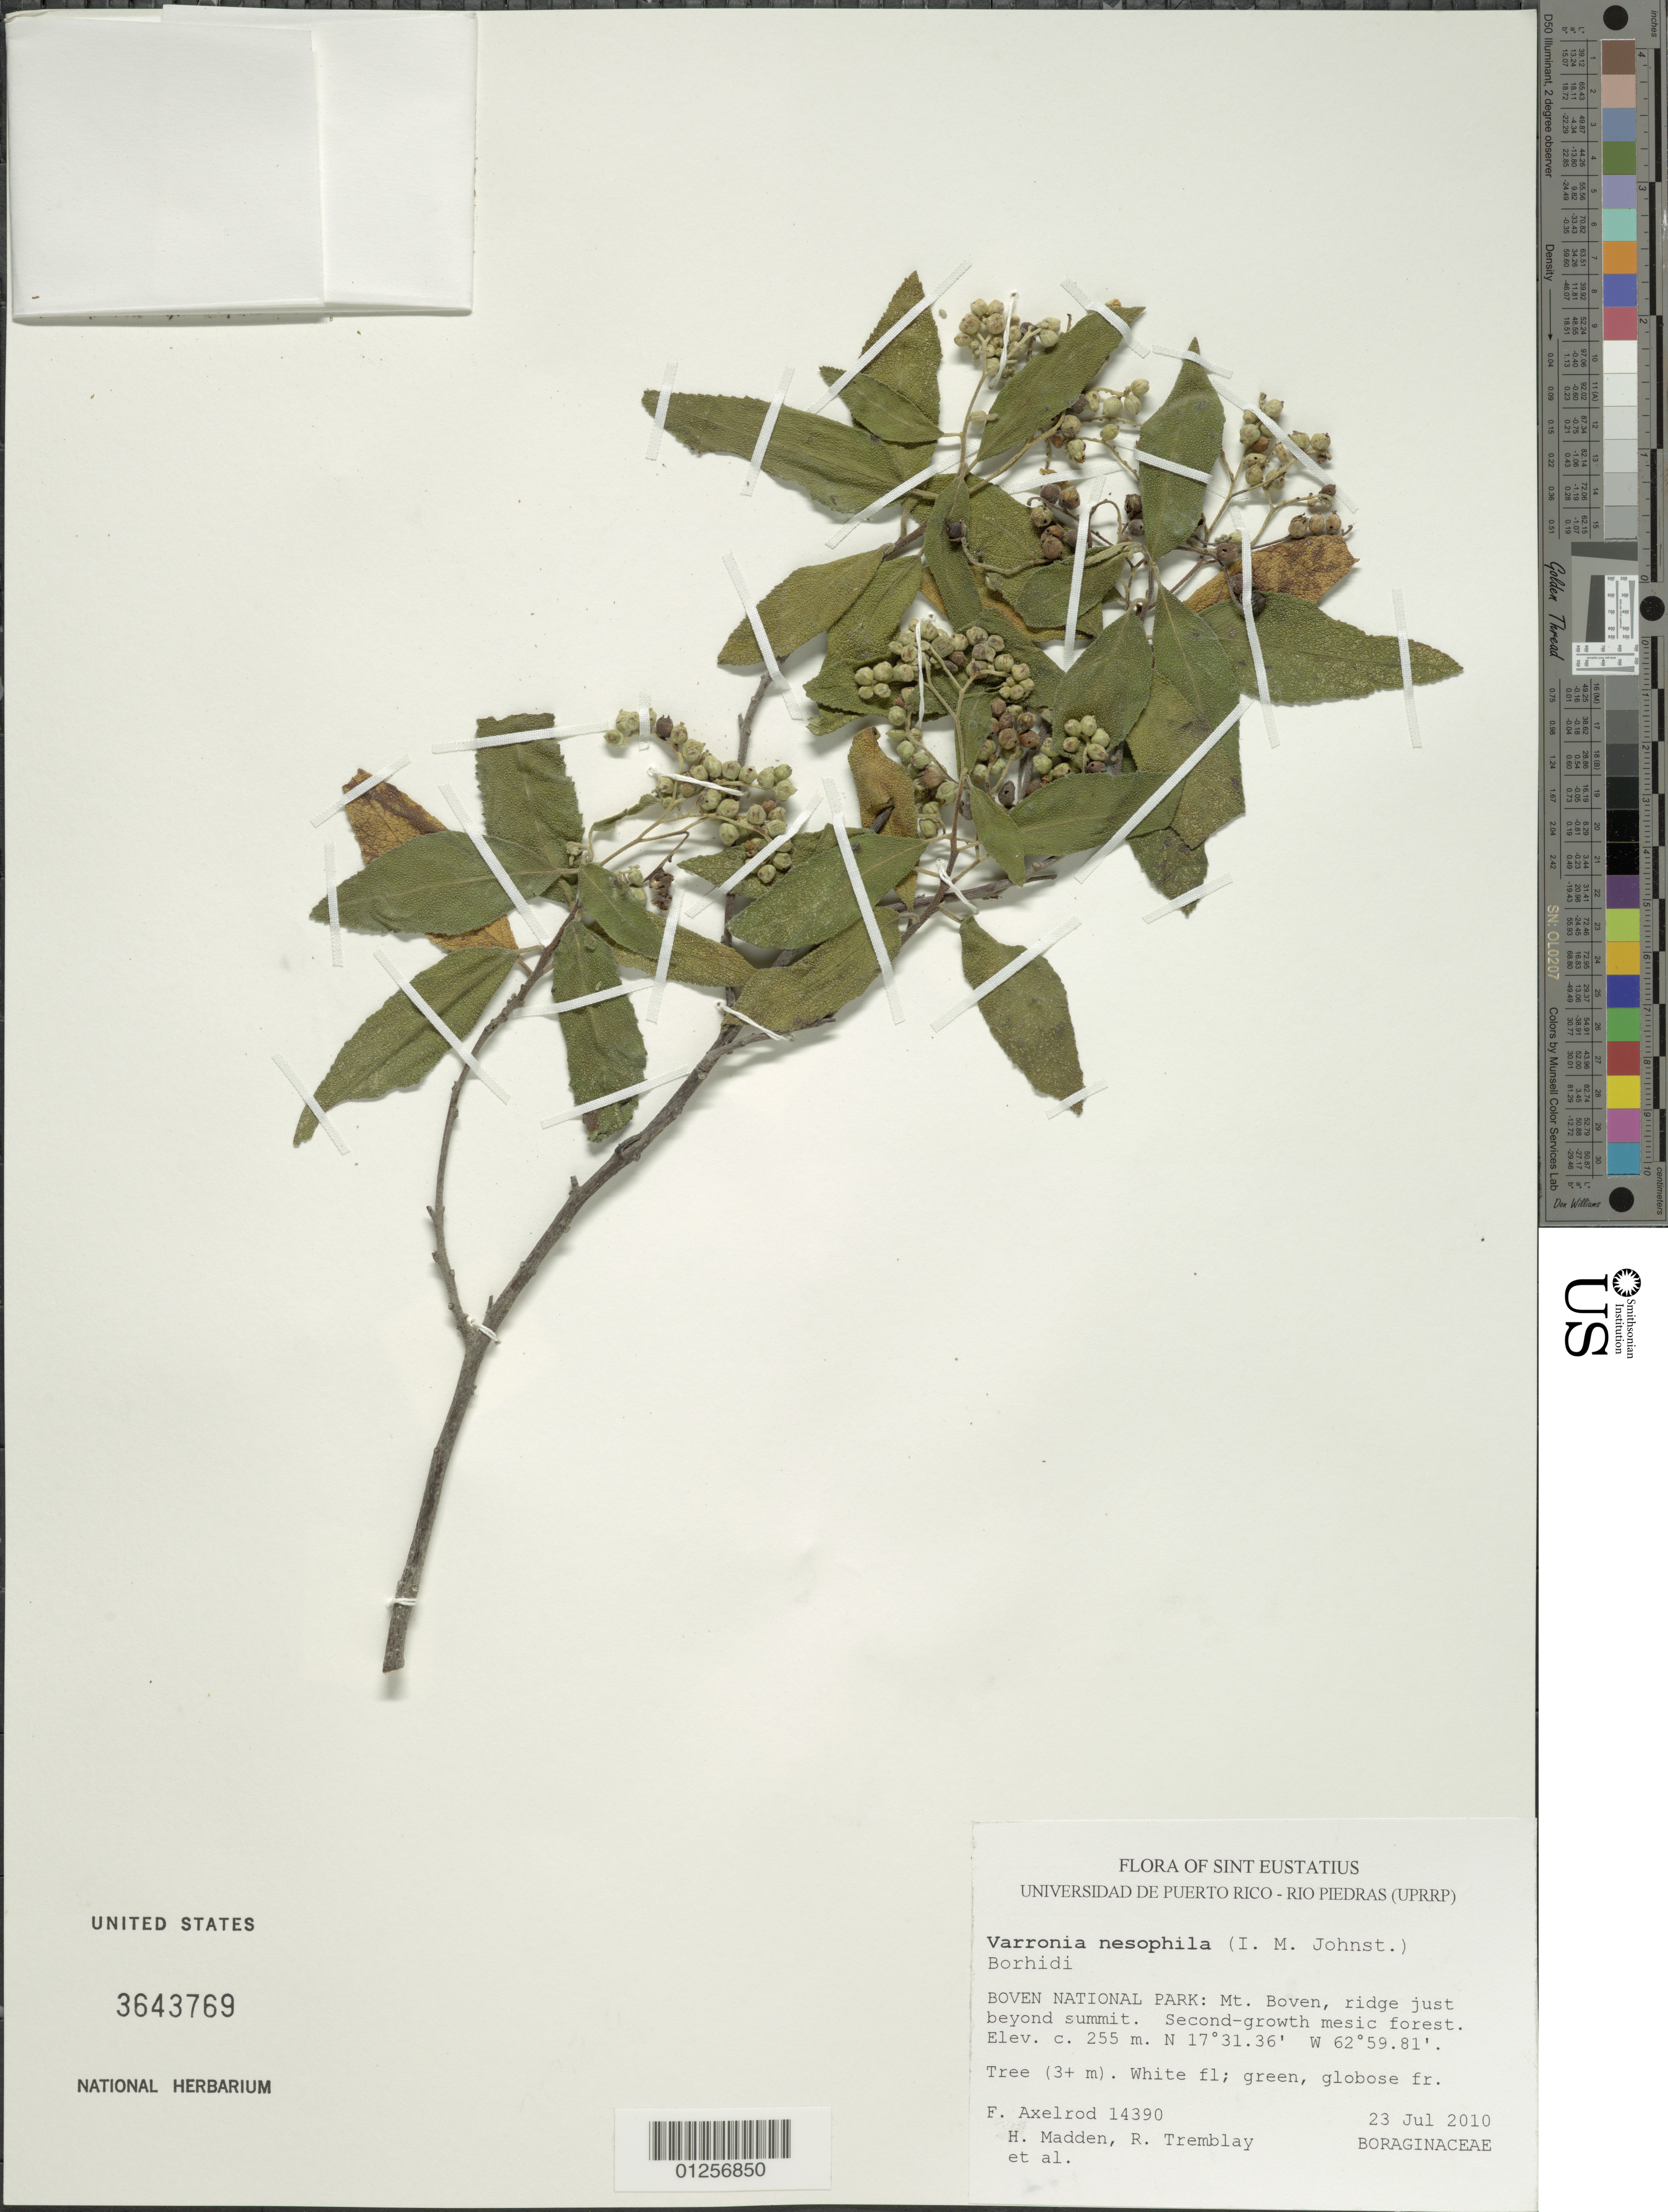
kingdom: Plantae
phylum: Tracheophyta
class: Magnoliopsida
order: Boraginales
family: Cordiaceae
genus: Varronia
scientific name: Varronia nesophila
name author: (I.M. Johnst.) Borhidi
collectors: F. S. Axelrod et al.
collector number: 14390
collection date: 2010-07-23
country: Netherlands Antilles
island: Sint Eustatius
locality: Boven National Park, Mt. Boven, ridge just beyond summit.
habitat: Second-growth mesic forest.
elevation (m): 255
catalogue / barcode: US 3643769